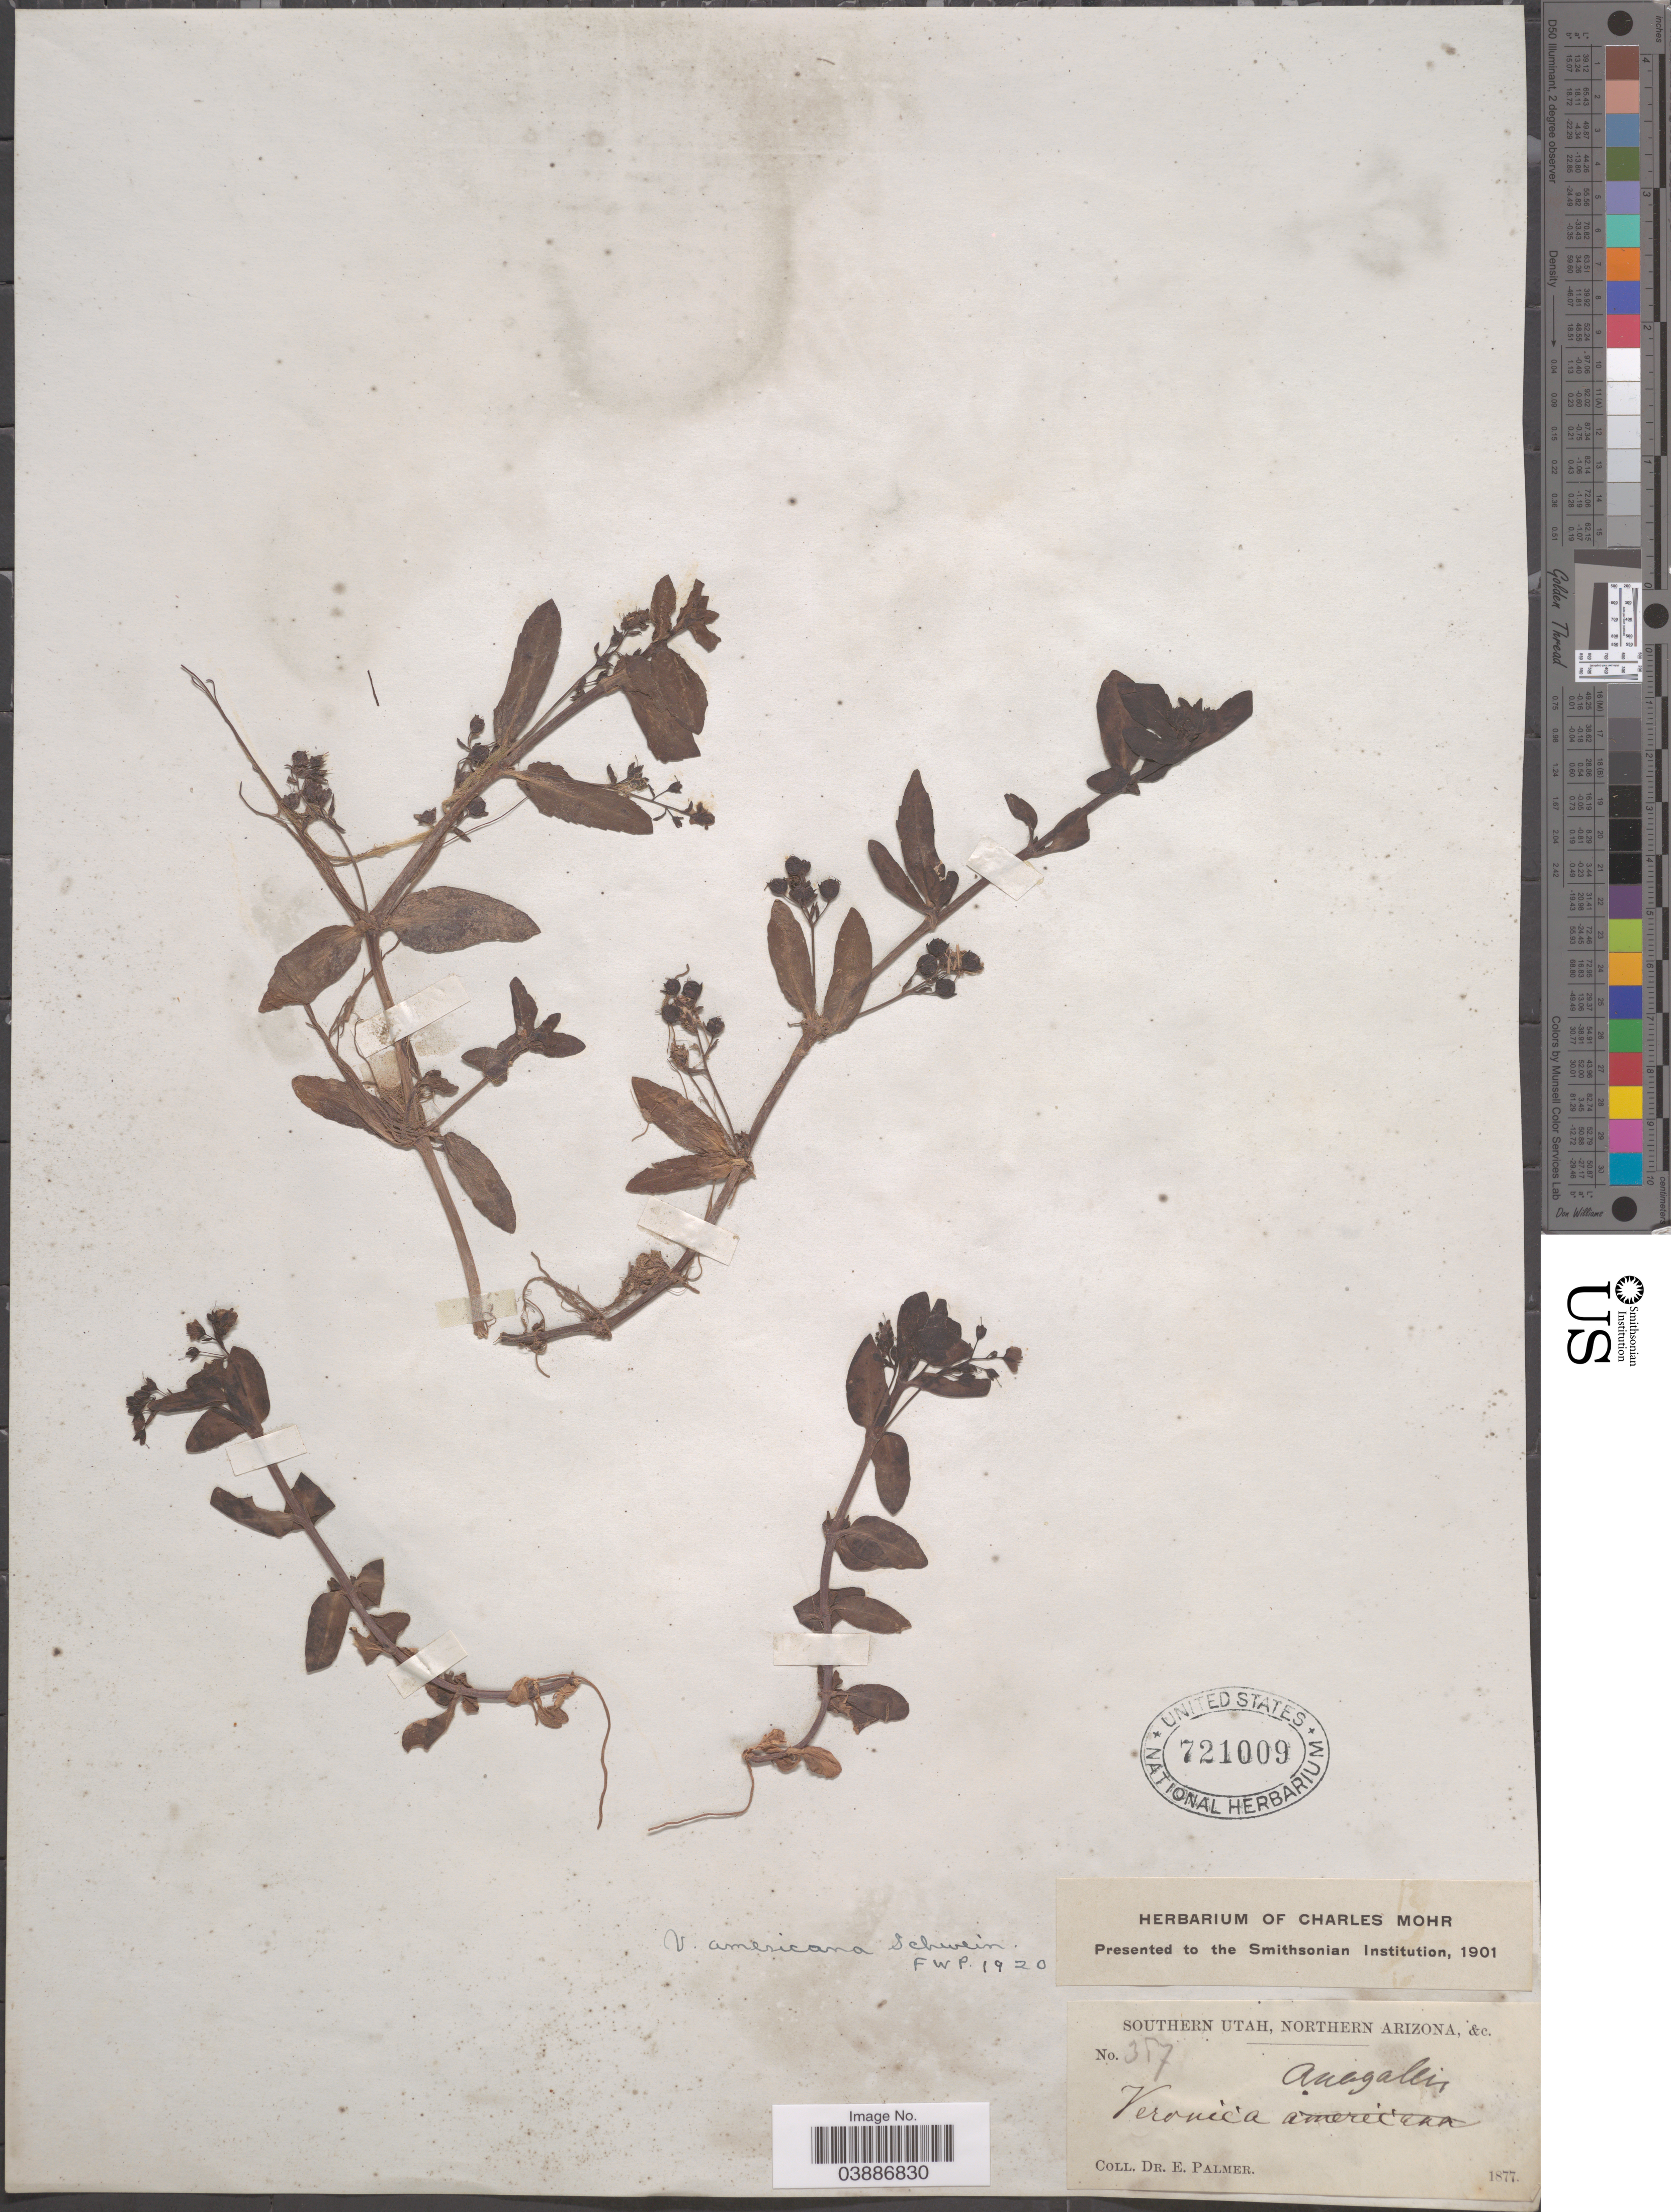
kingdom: Plantae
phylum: Tracheophyta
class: Magnoliopsida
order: Lamiales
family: Plantaginaceae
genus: Veronica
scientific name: Veronica americana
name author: Schwein. ex Benth.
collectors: E. Palmer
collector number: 387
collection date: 1877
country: United States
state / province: Arizona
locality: Southern Utah, Northern Arizona.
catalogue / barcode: US 721009